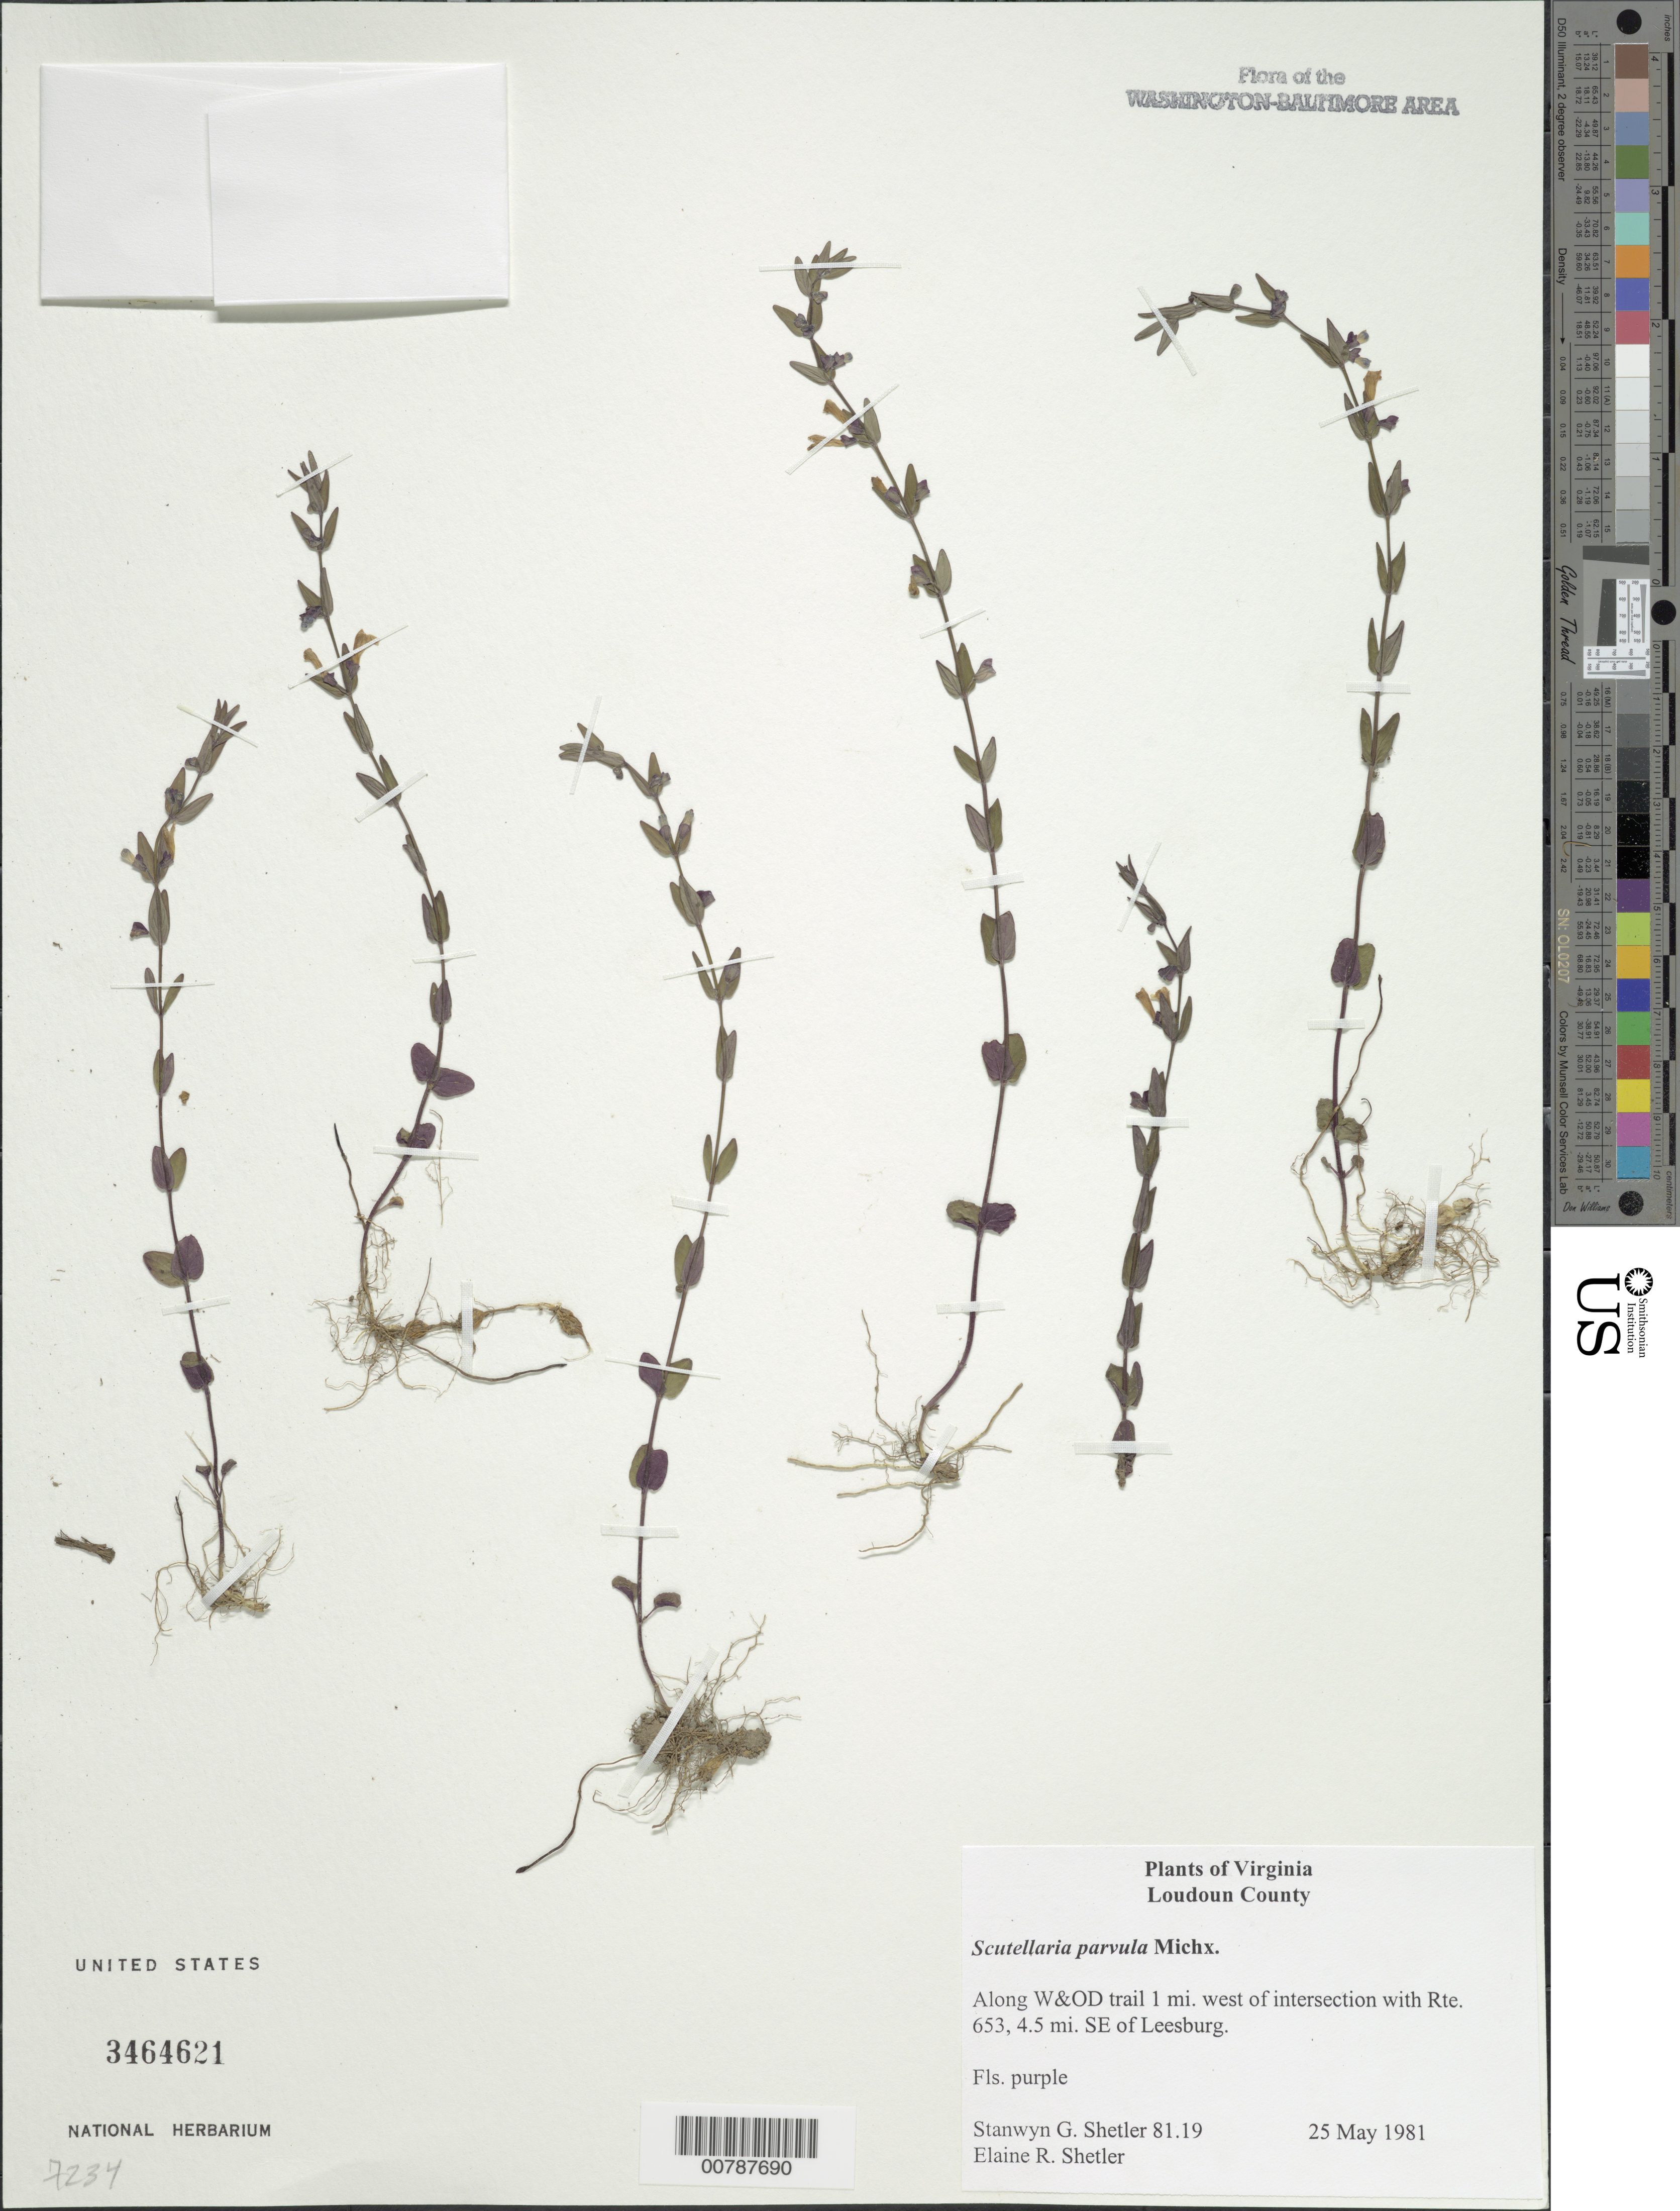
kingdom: Plantae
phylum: Tracheophyta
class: Magnoliopsida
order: Lamiales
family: Lamiaceae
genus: Scutellaria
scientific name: Scutellaria parvula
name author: Michx.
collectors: S. Shetler & E. R. Shetler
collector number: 81.19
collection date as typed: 25 May 1981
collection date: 1981-05-25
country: United States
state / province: Virginia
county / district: Loudoun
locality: Along W&OD trail 1 mi. W of intersection with Rte. 653, 4.5 mi. SE of Leesburg.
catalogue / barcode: US 3464621